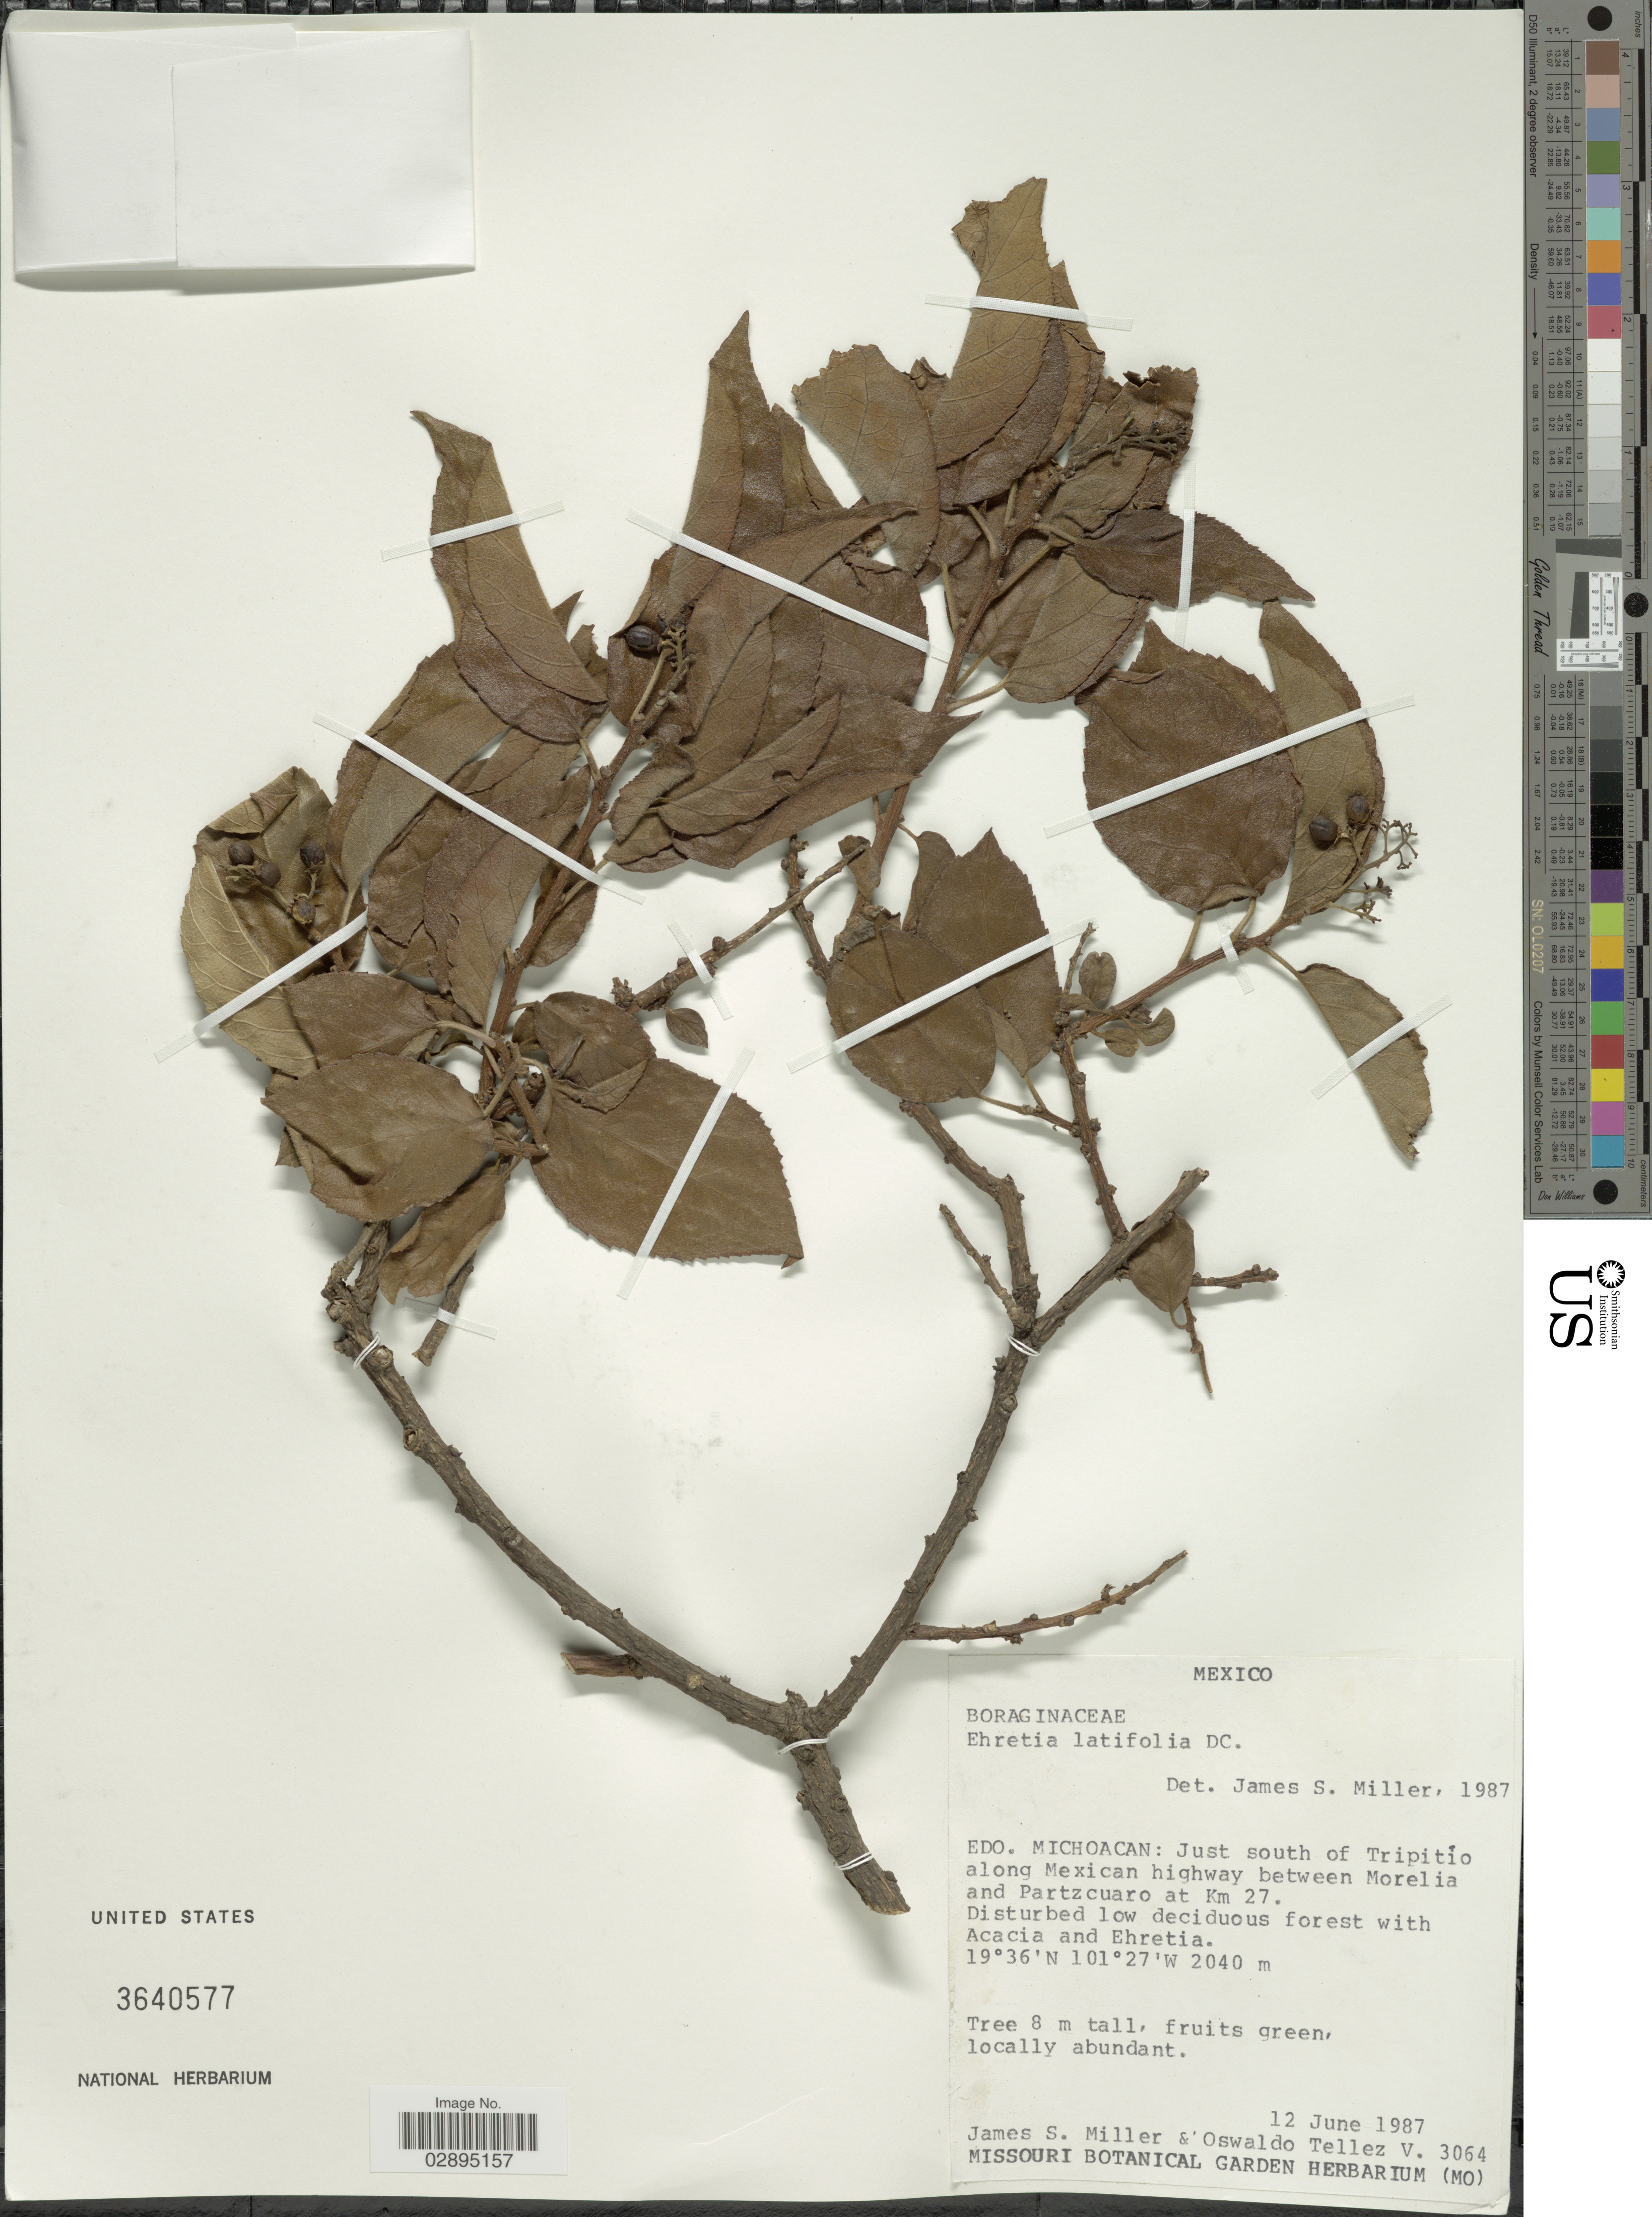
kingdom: Plantae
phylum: Tracheophyta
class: Magnoliopsida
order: Boraginales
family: Ehretiaceae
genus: Ehretia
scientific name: Ehretia latifolia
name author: DC.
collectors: J. S. Miller & O. Téllez V.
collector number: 3064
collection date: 1987-06-12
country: Mexico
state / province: Michoacán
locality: Edo. Michoacan: Just south of Tripitío along Mexican highway between Morelia and Partzcuaro at Km 27.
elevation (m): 2040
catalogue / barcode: US 3640577